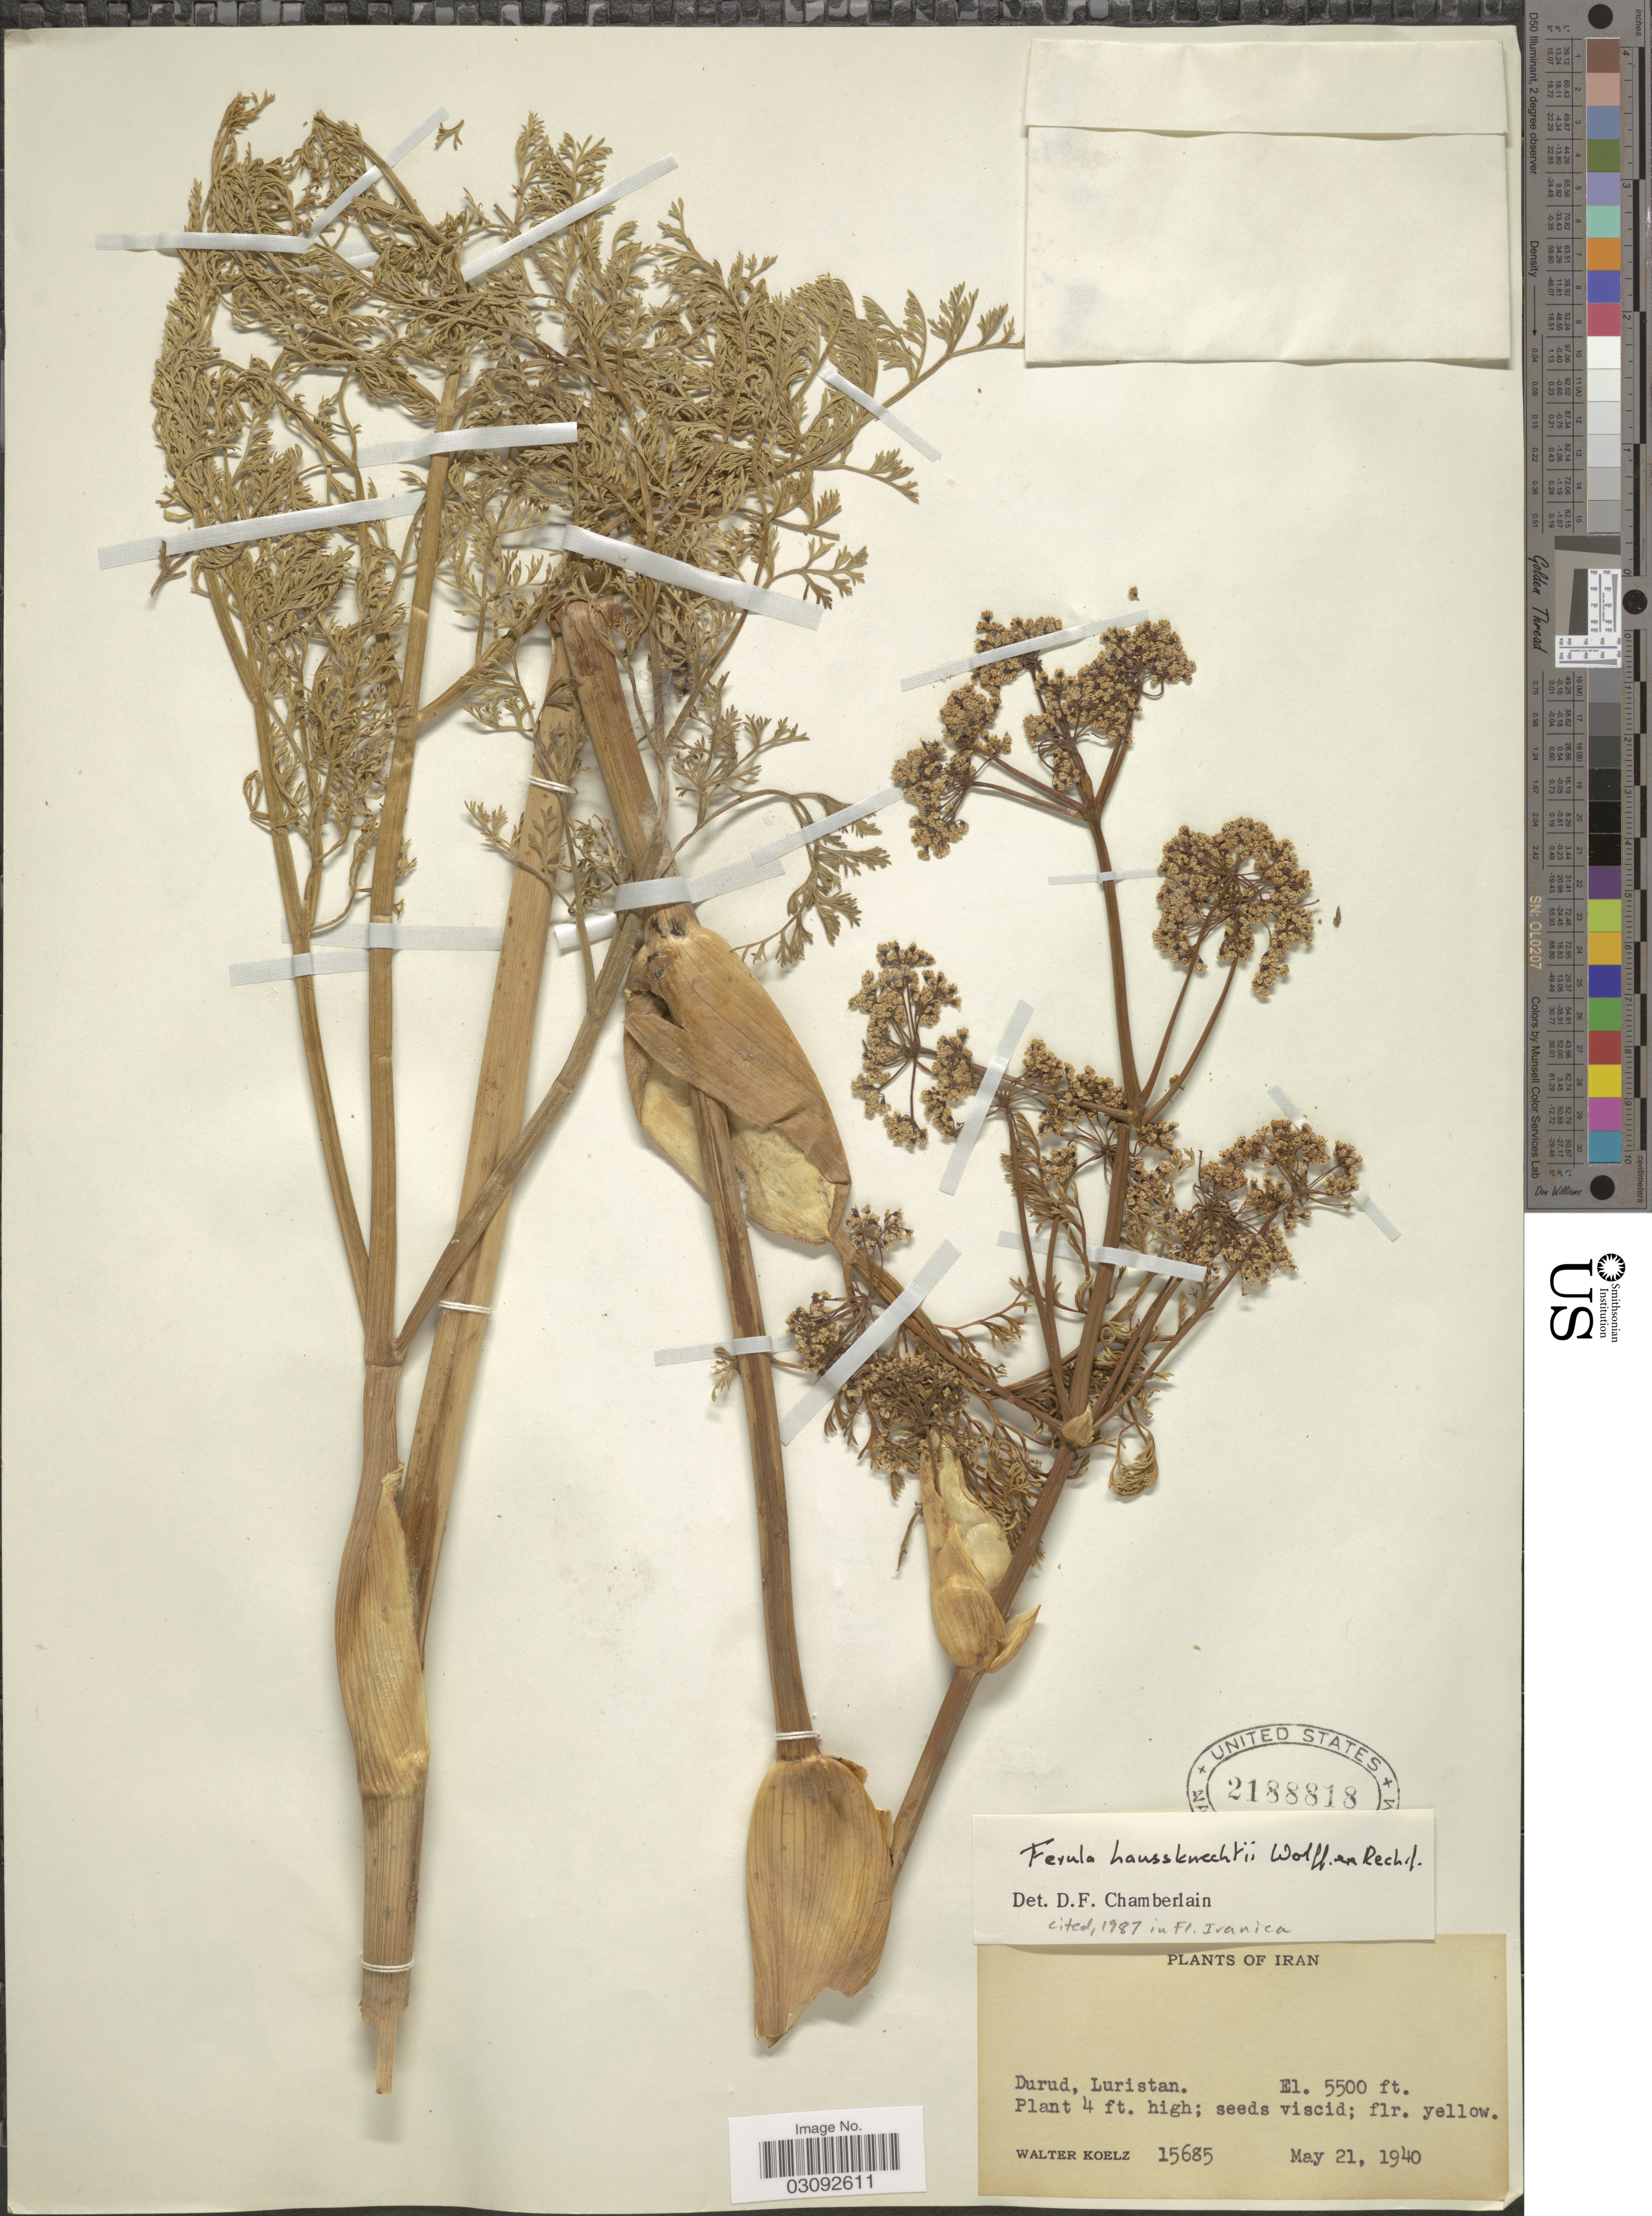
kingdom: Plantae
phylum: Tracheophyta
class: Magnoliopsida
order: Apiales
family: Apiaceae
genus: Ferula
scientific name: Ferula haussknechtii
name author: H. Wolff ex Rech. f.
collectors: W. N. Koelz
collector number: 14685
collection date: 1940-05-21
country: Iran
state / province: Lorestan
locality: Durud, Luristan.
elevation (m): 1676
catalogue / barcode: US 2188818